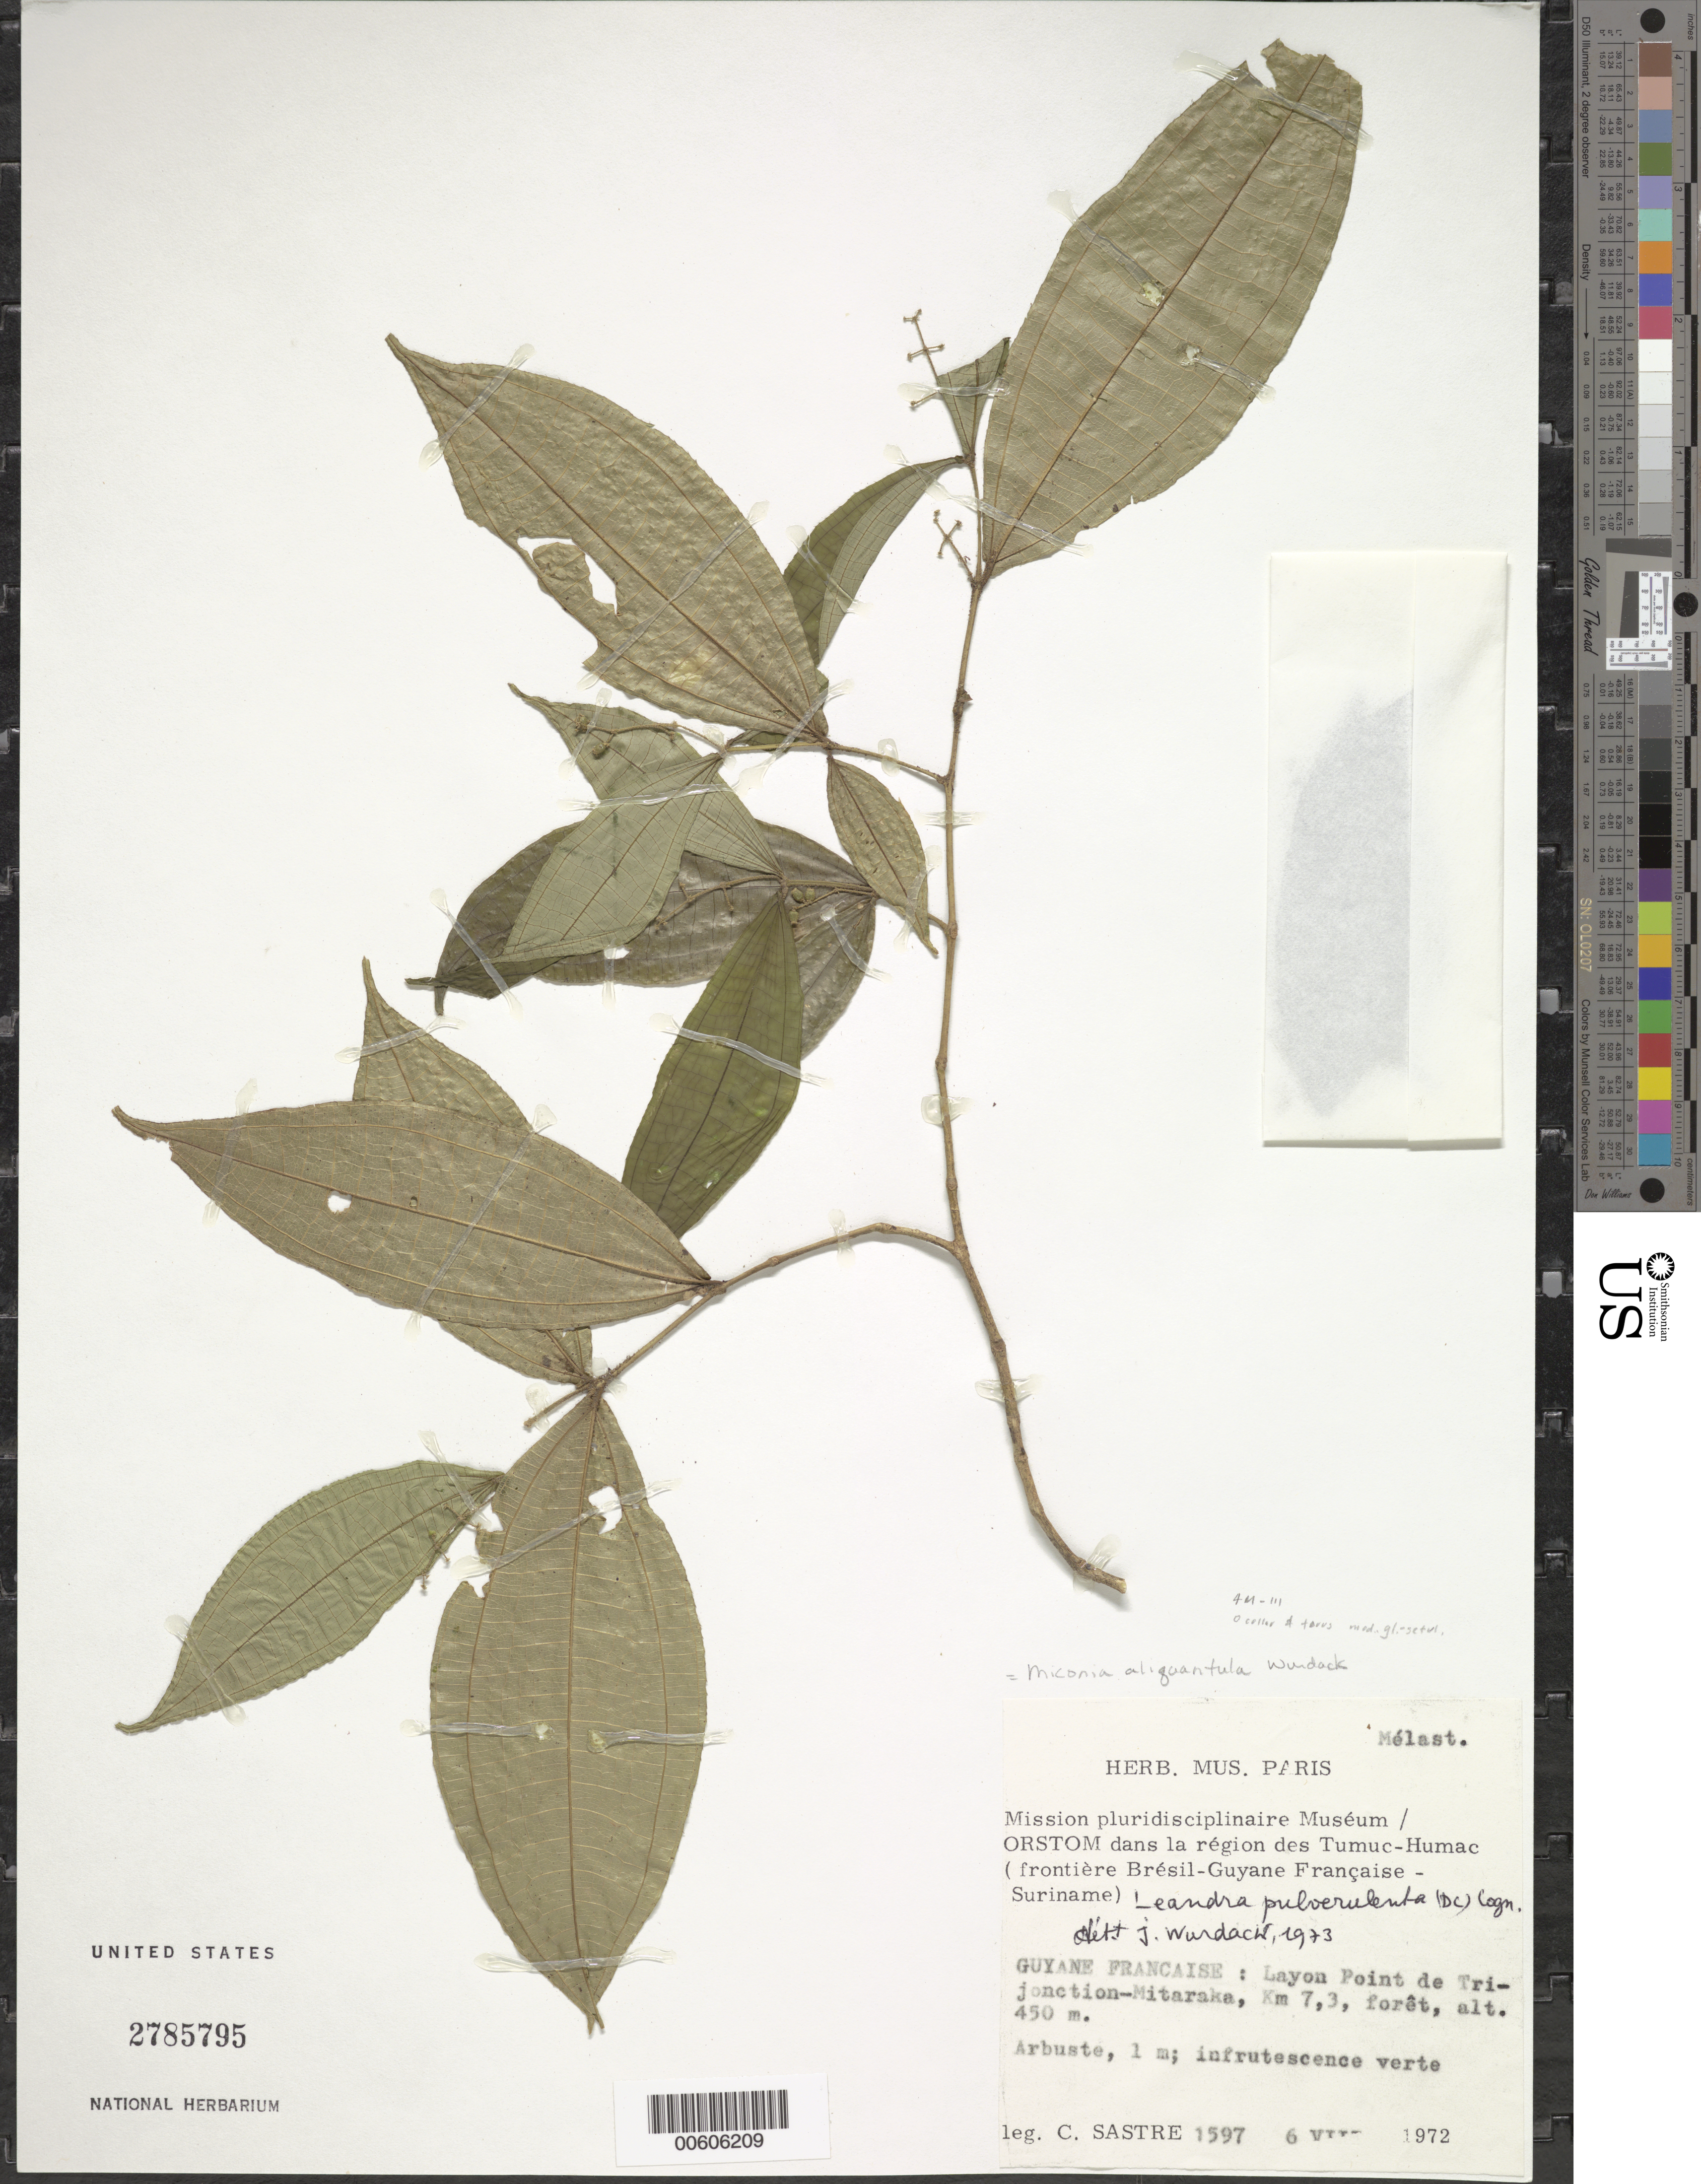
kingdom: Plantae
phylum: Tracheophyta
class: Magnoliopsida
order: Myrtales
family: Melastomataceae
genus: Miconia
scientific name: Miconia aliquantula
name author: Wurdack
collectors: C. H. L. Sastre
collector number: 1597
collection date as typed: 6-Aug-72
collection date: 1972-08-06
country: French Guiana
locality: Layon Point de Trijonetion-Mitaraka, km 7.3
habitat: Foret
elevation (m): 450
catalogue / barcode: US 2785795